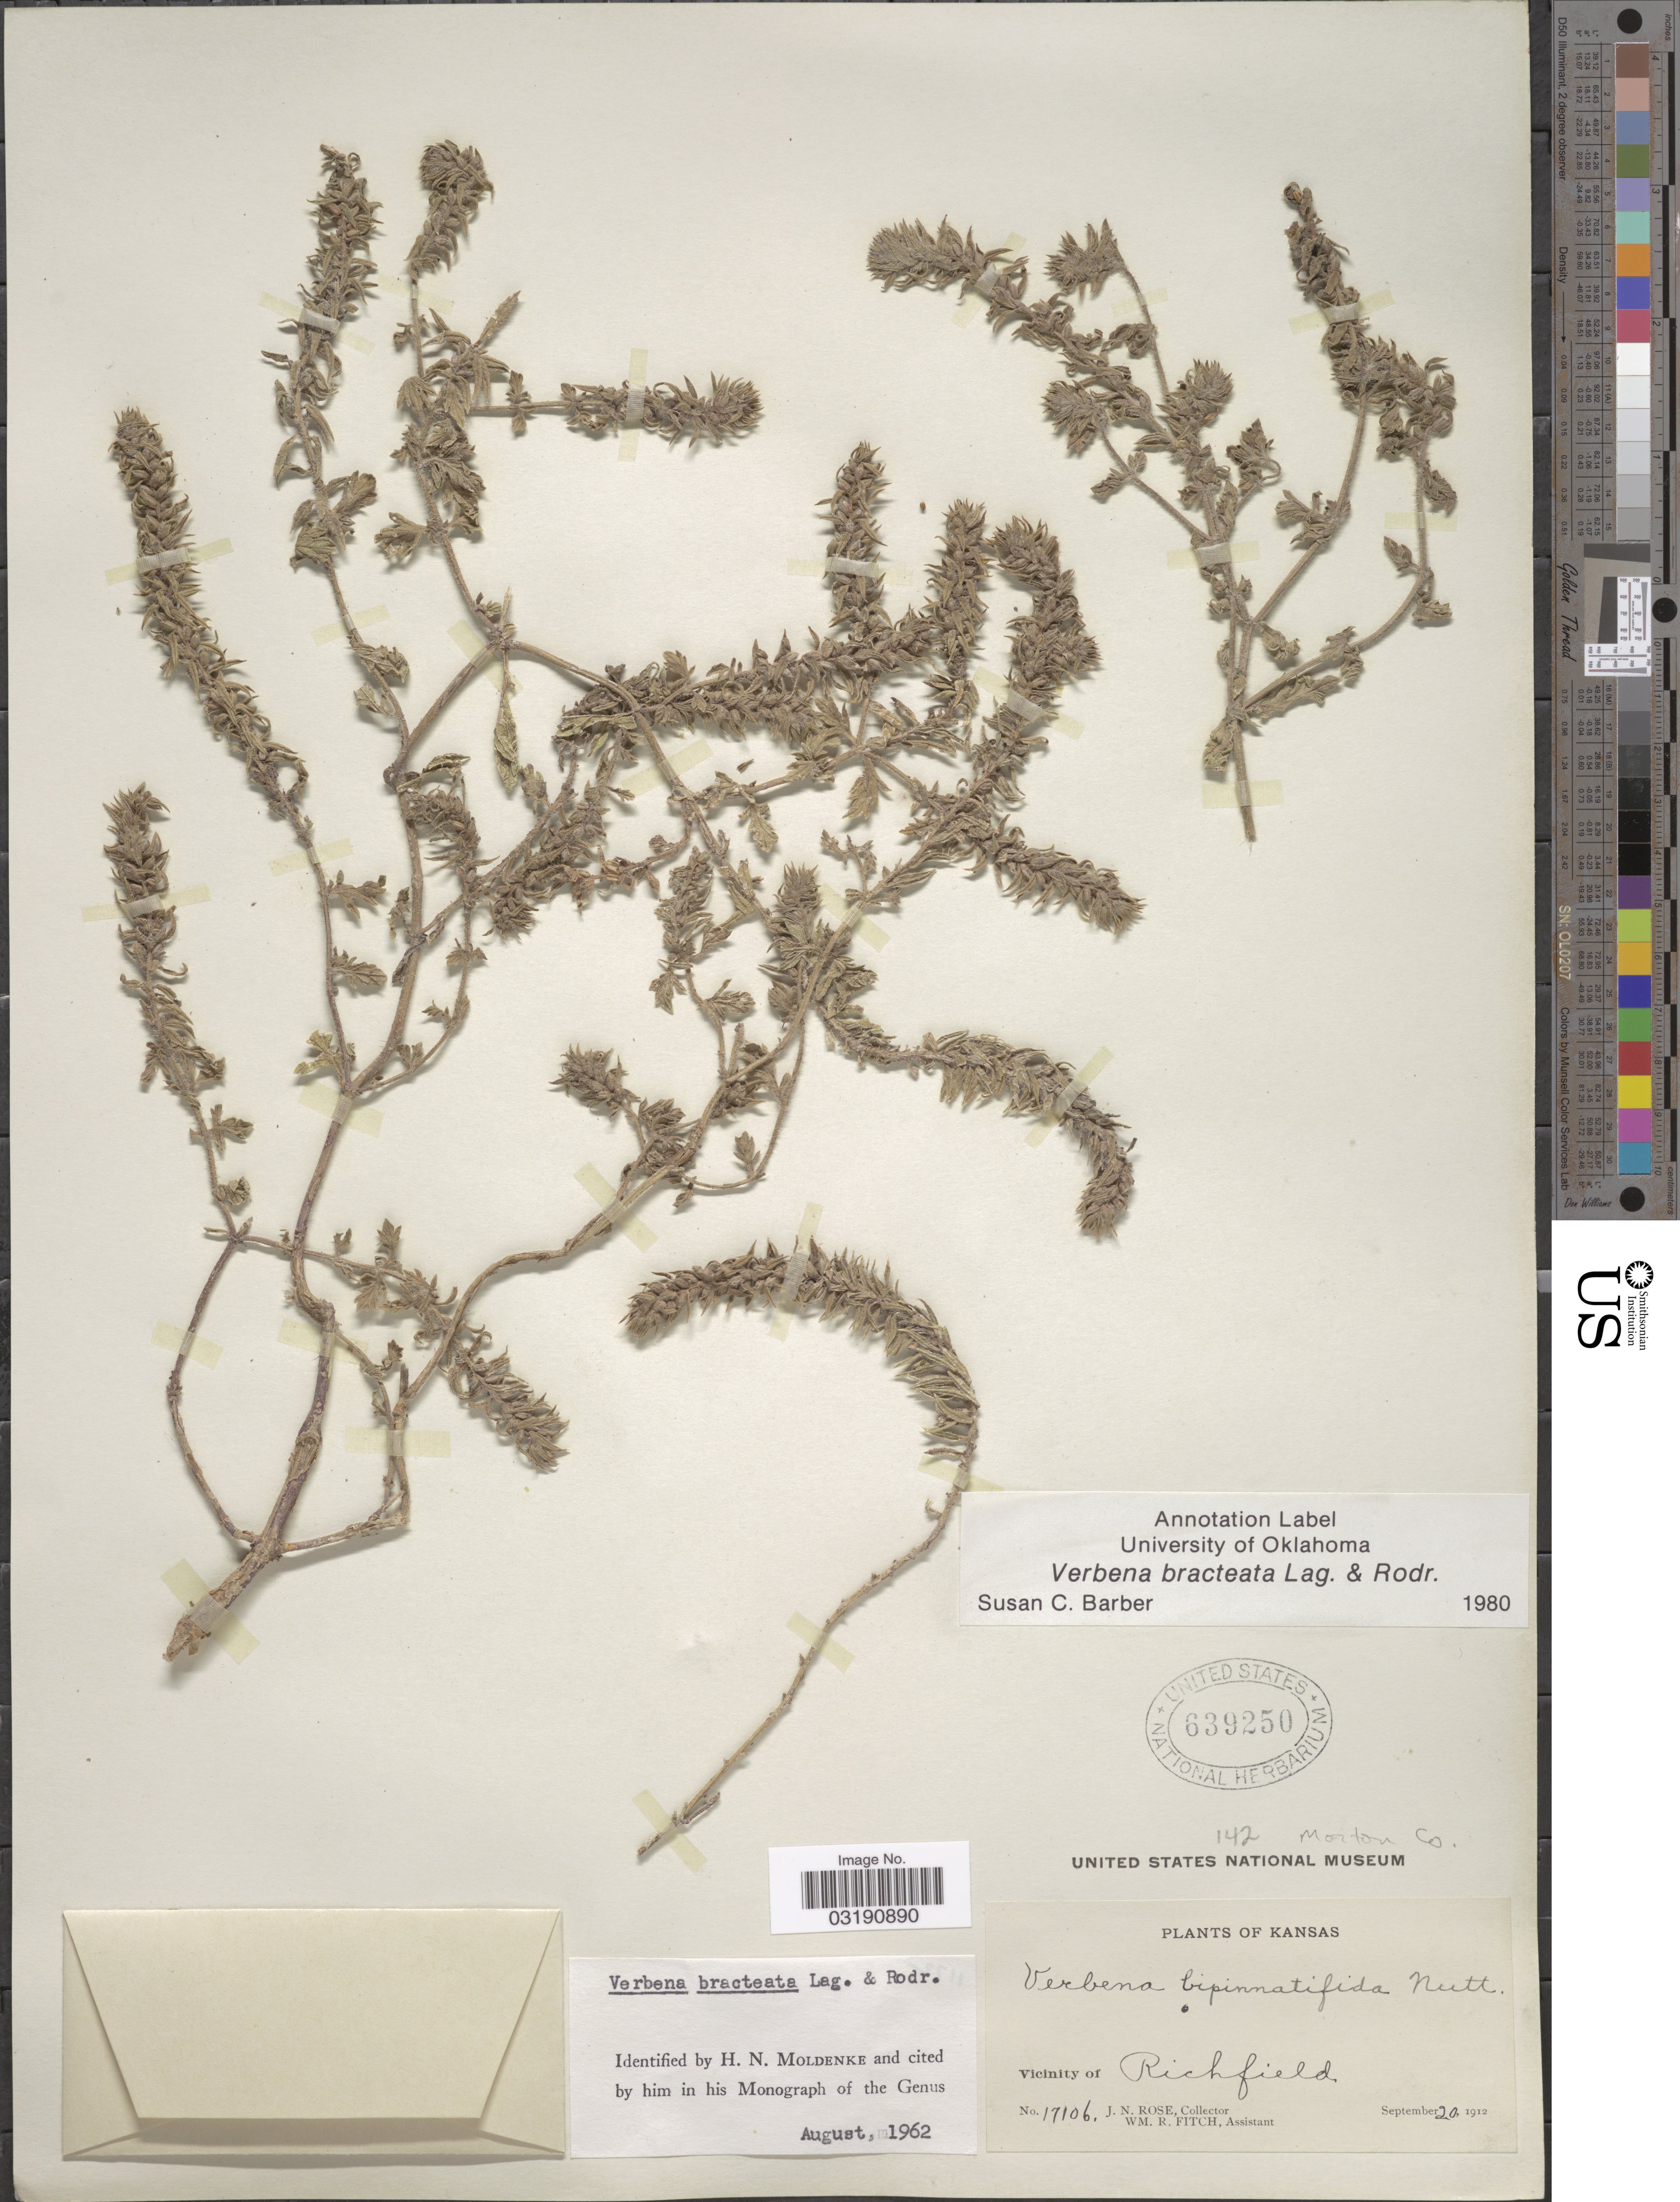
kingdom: Plantae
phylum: Tracheophyta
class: Magnoliopsida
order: Lamiales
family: Verbenaceae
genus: Verbena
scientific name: Verbena bracteata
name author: Cav. ex Lag. & Rodr.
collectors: J. N. Rose & W. R. Fitch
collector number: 17106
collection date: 1912-09-20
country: United States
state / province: Kansas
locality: Morton Co. Vicinity of Richfield.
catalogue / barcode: US 639250